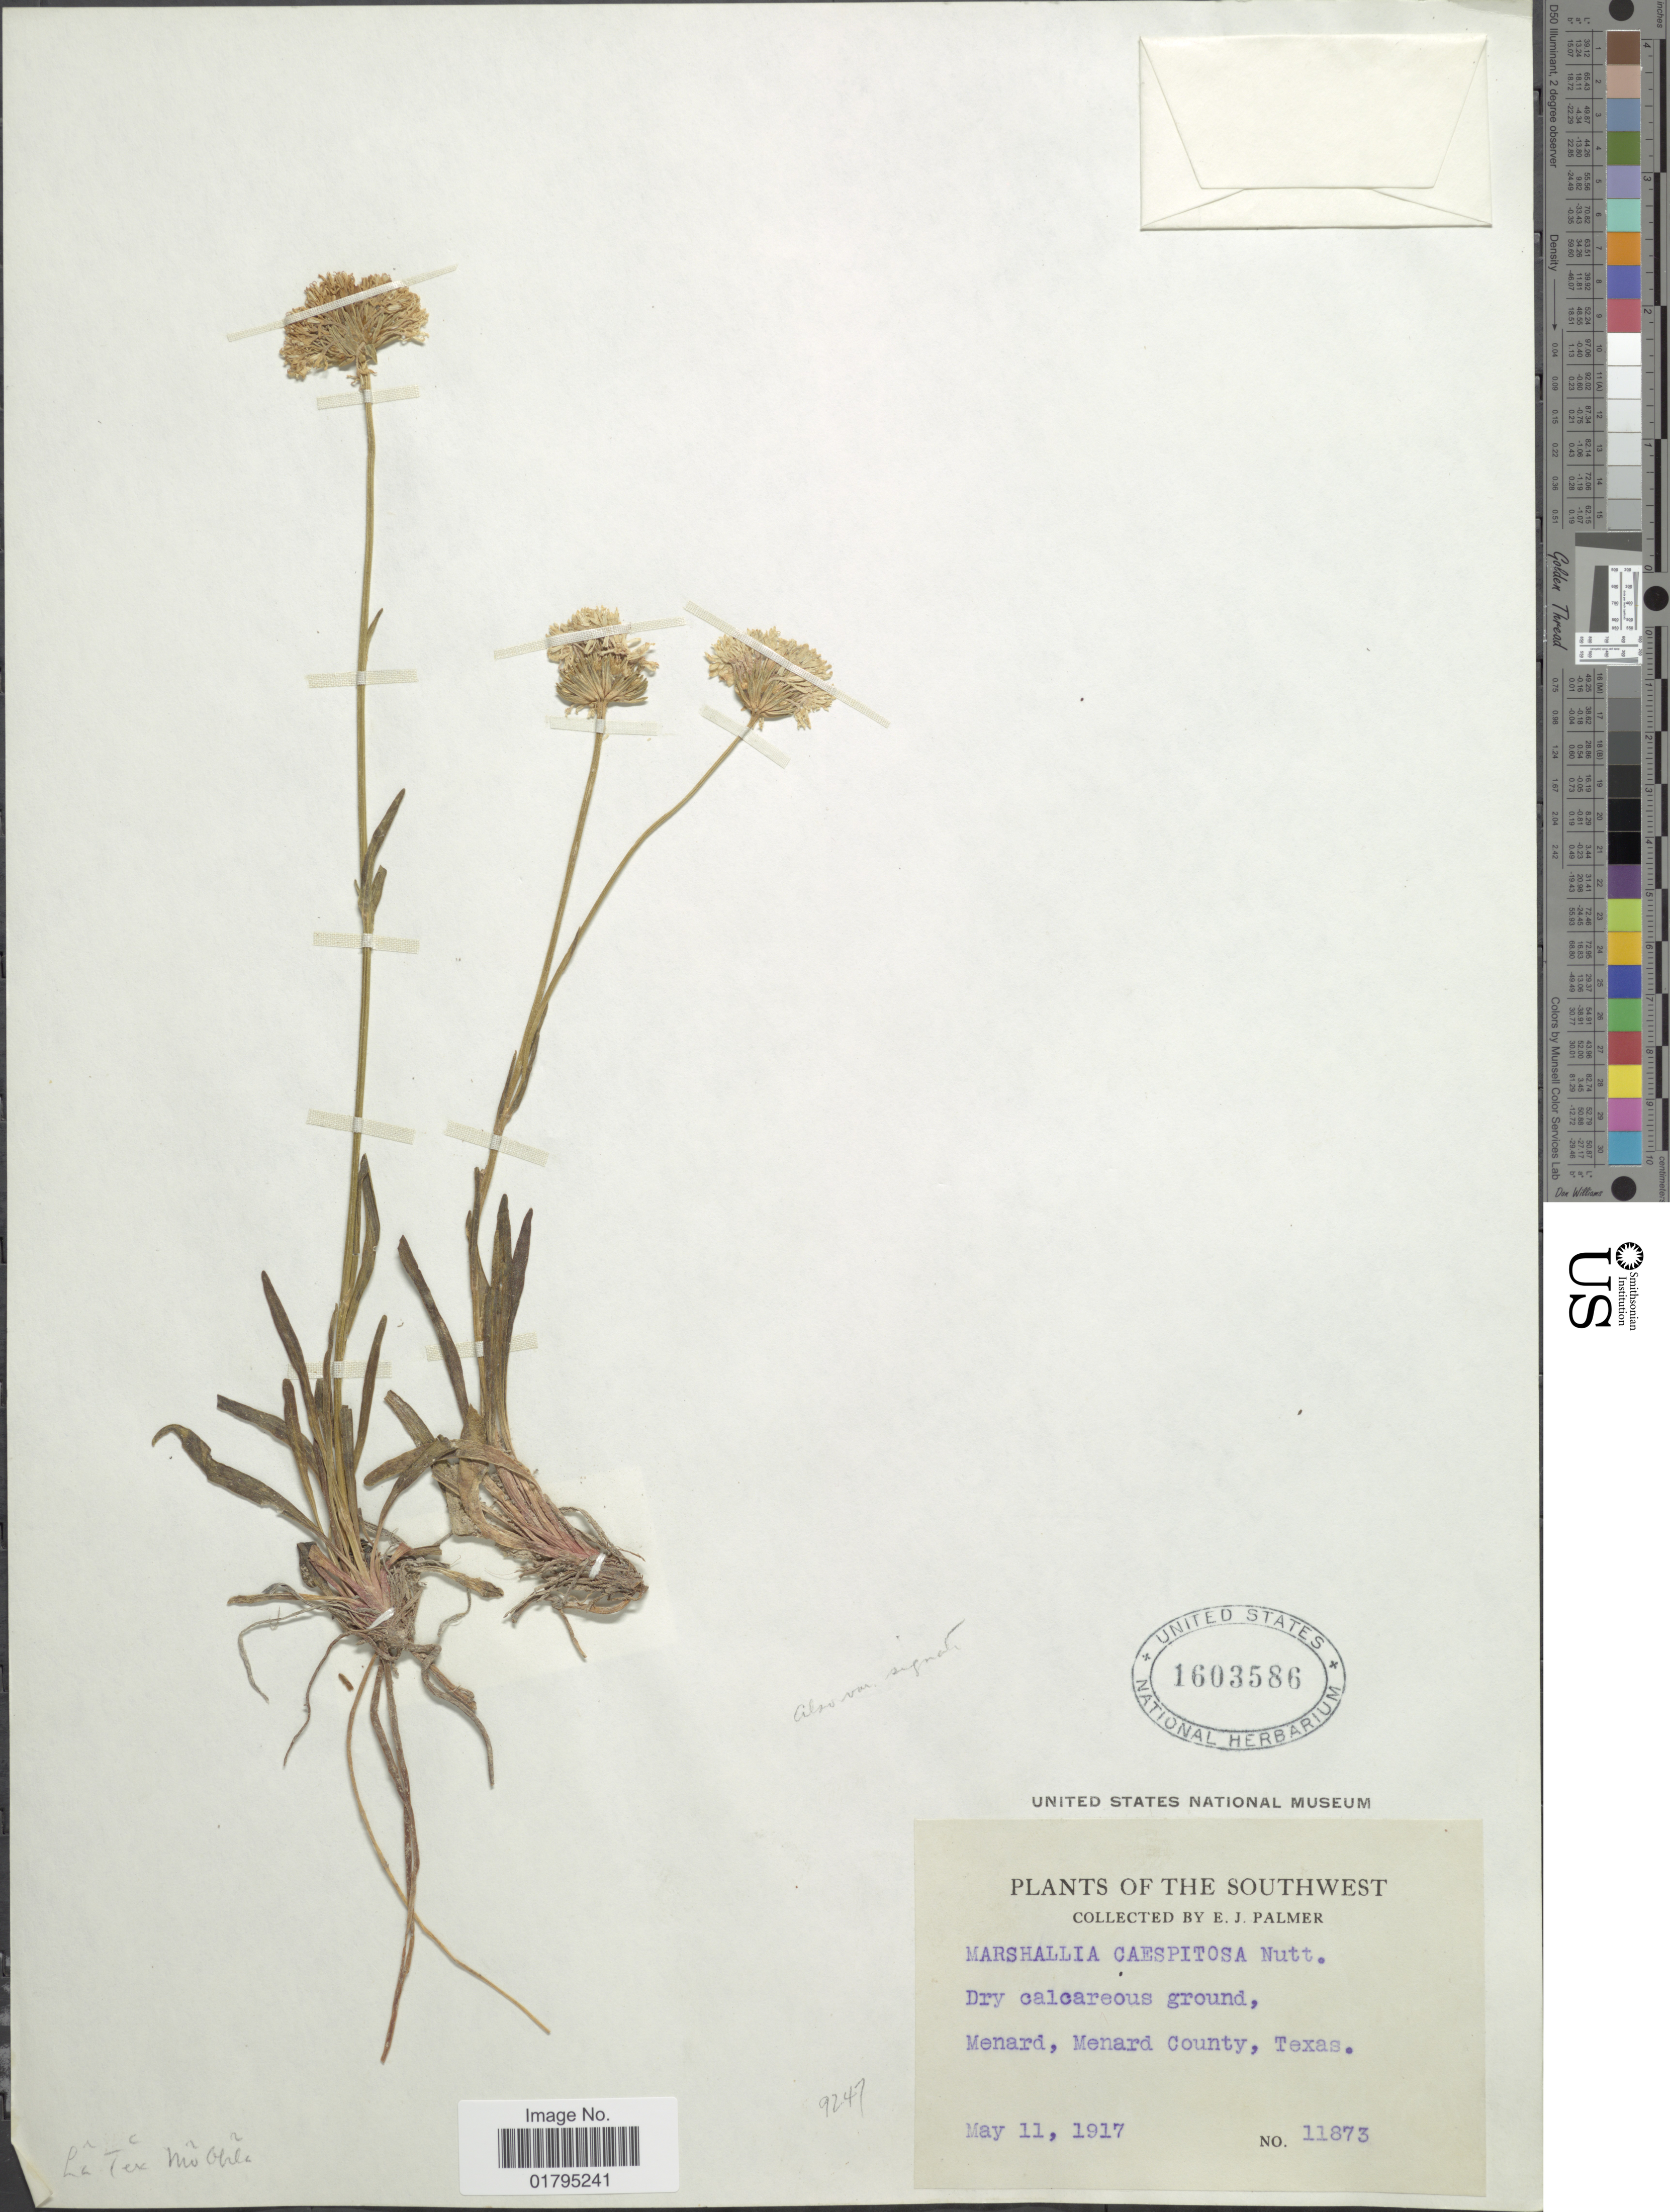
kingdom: Plantae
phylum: Tracheophyta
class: Magnoliopsida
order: Asterales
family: Asteraceae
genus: Marshallia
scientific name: Marshallia caespitosa var. signata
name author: Beadle & F.E. Boynton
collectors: E. J. Palmer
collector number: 11873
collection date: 1917-05-11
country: United States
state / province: Texas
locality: Menard, Menard County, Texas, Southwest.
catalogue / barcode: US 1603586